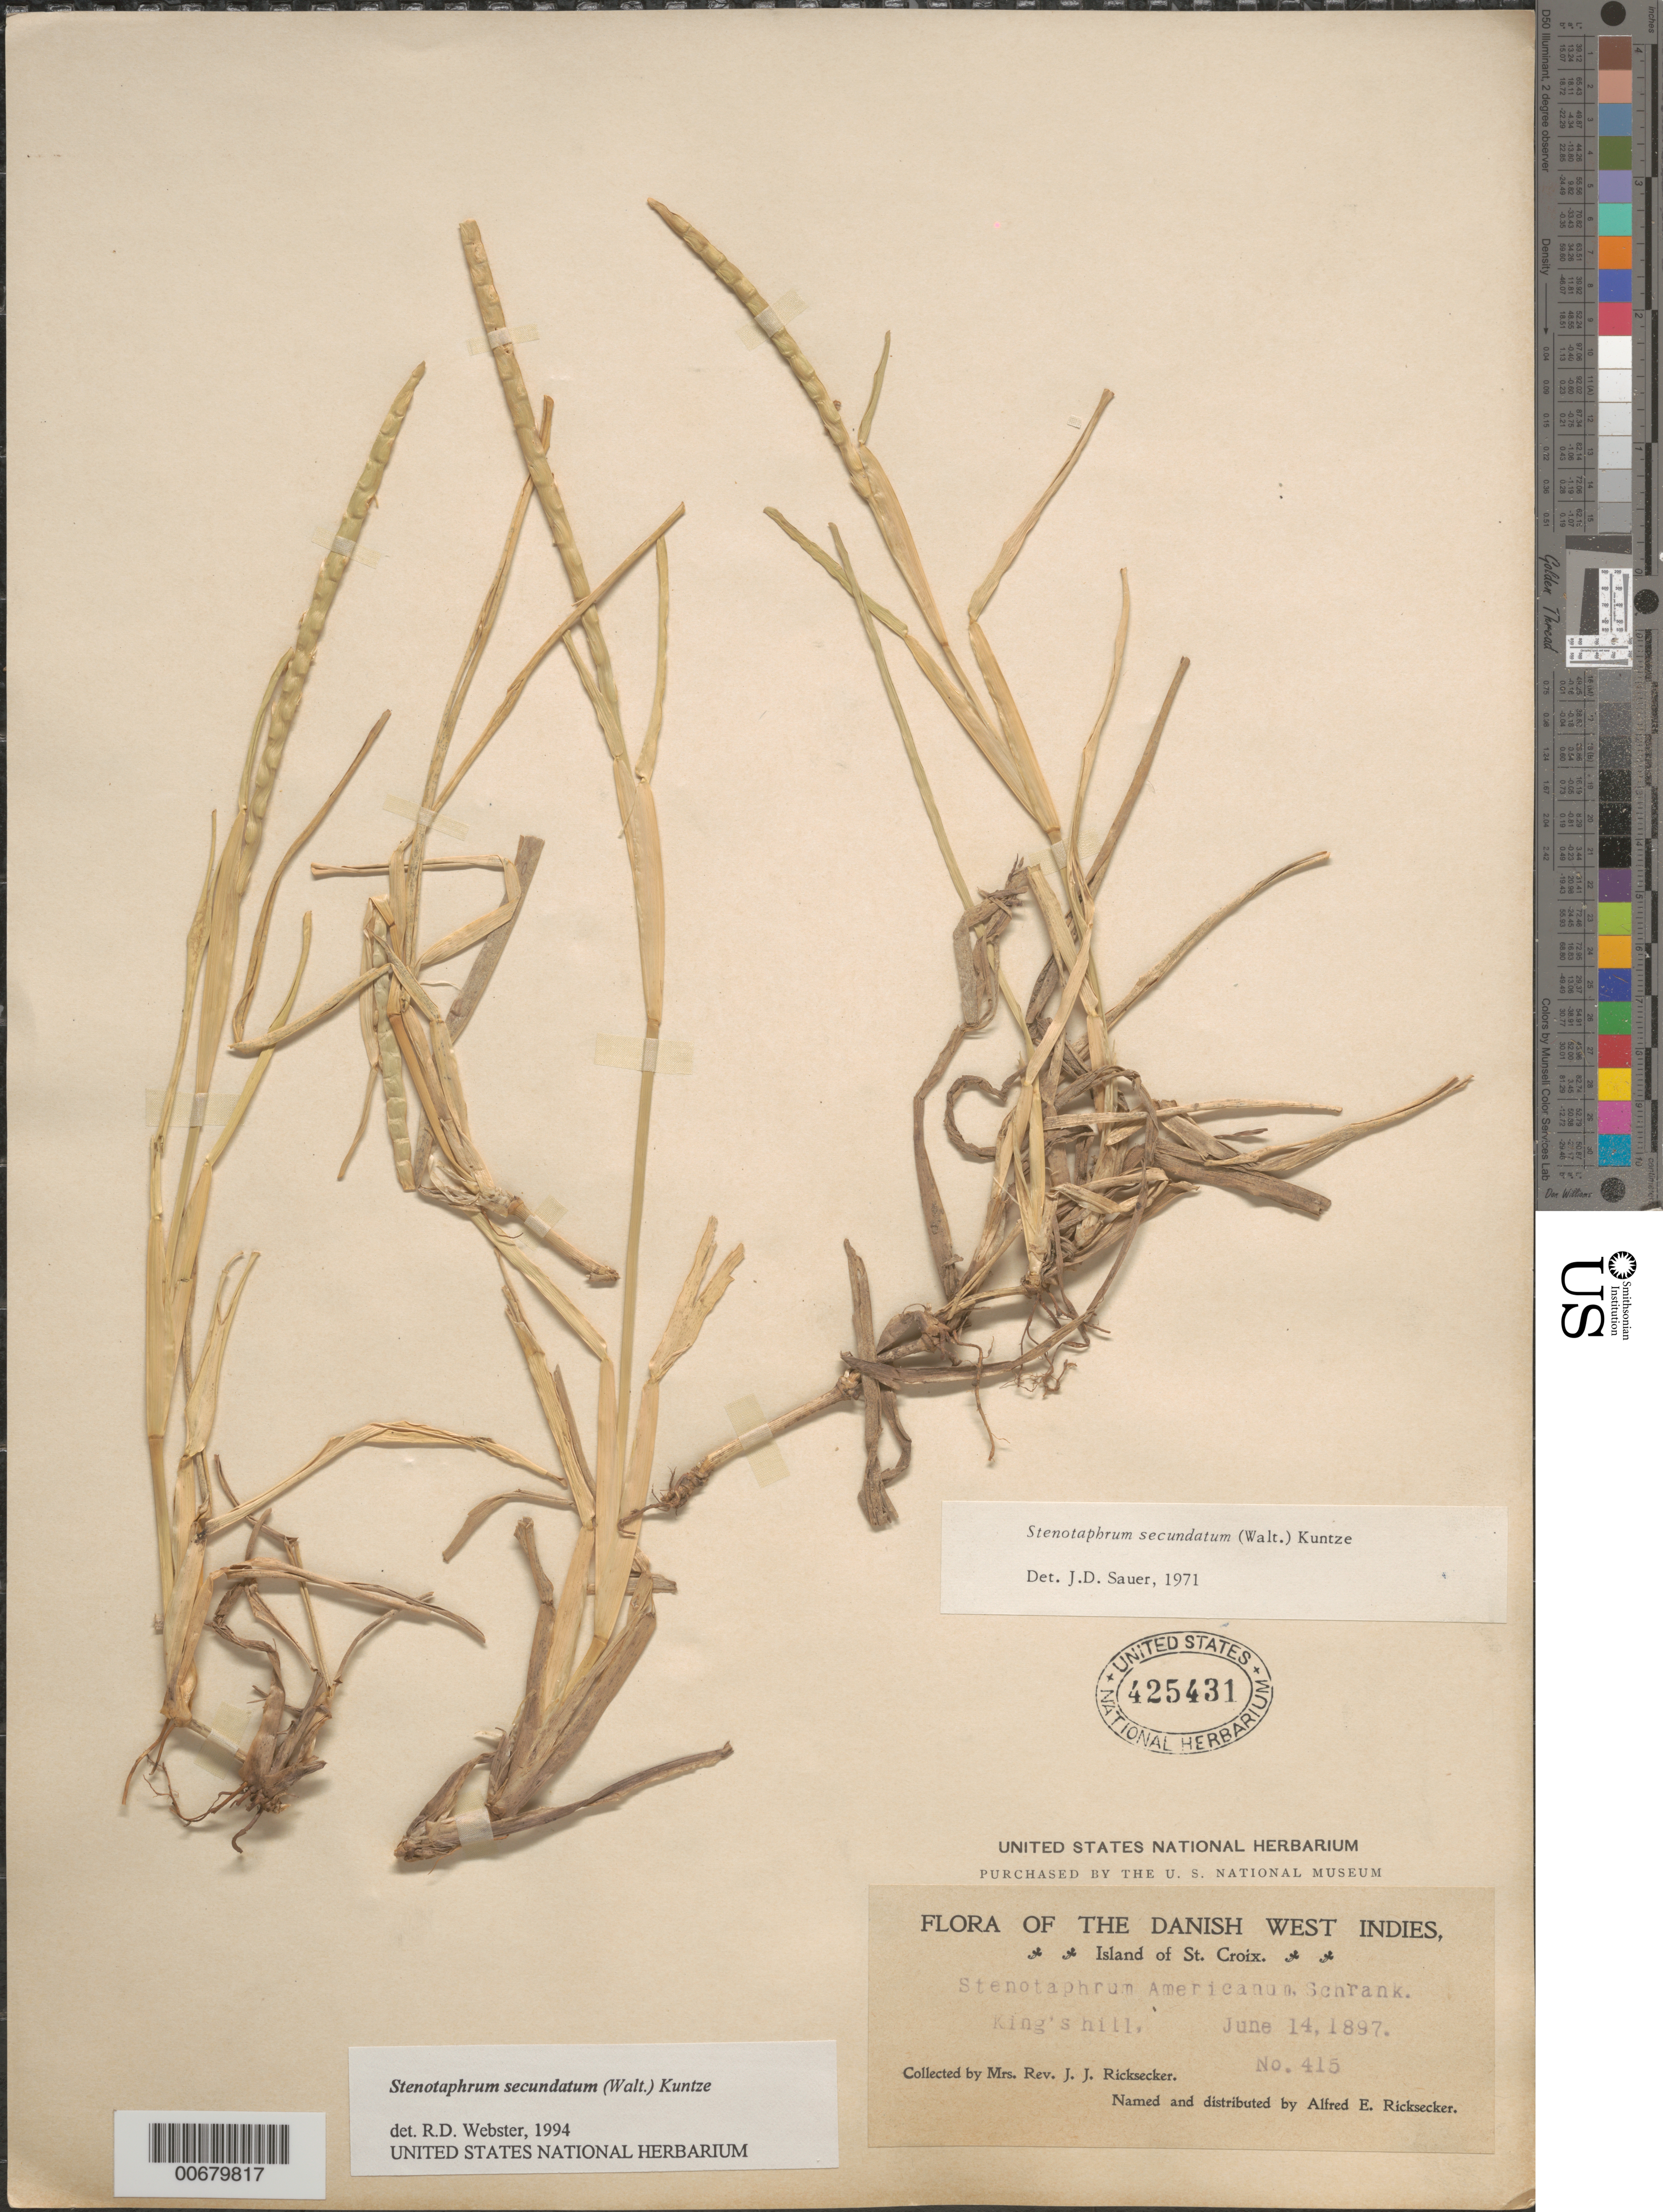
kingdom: Plantae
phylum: Tracheophyta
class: Liliopsida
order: Poales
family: Poaceae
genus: Stenotaphrum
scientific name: Stenotaphrum secundatum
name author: (Walter) Kuntze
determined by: Webster, Robert D.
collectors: L. A. Ricksecker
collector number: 415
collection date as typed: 14 Jun 1897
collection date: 1897-06-14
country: U.S. Virgin Islands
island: St. Croix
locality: St. Croix; King's Hill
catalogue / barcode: US 425431